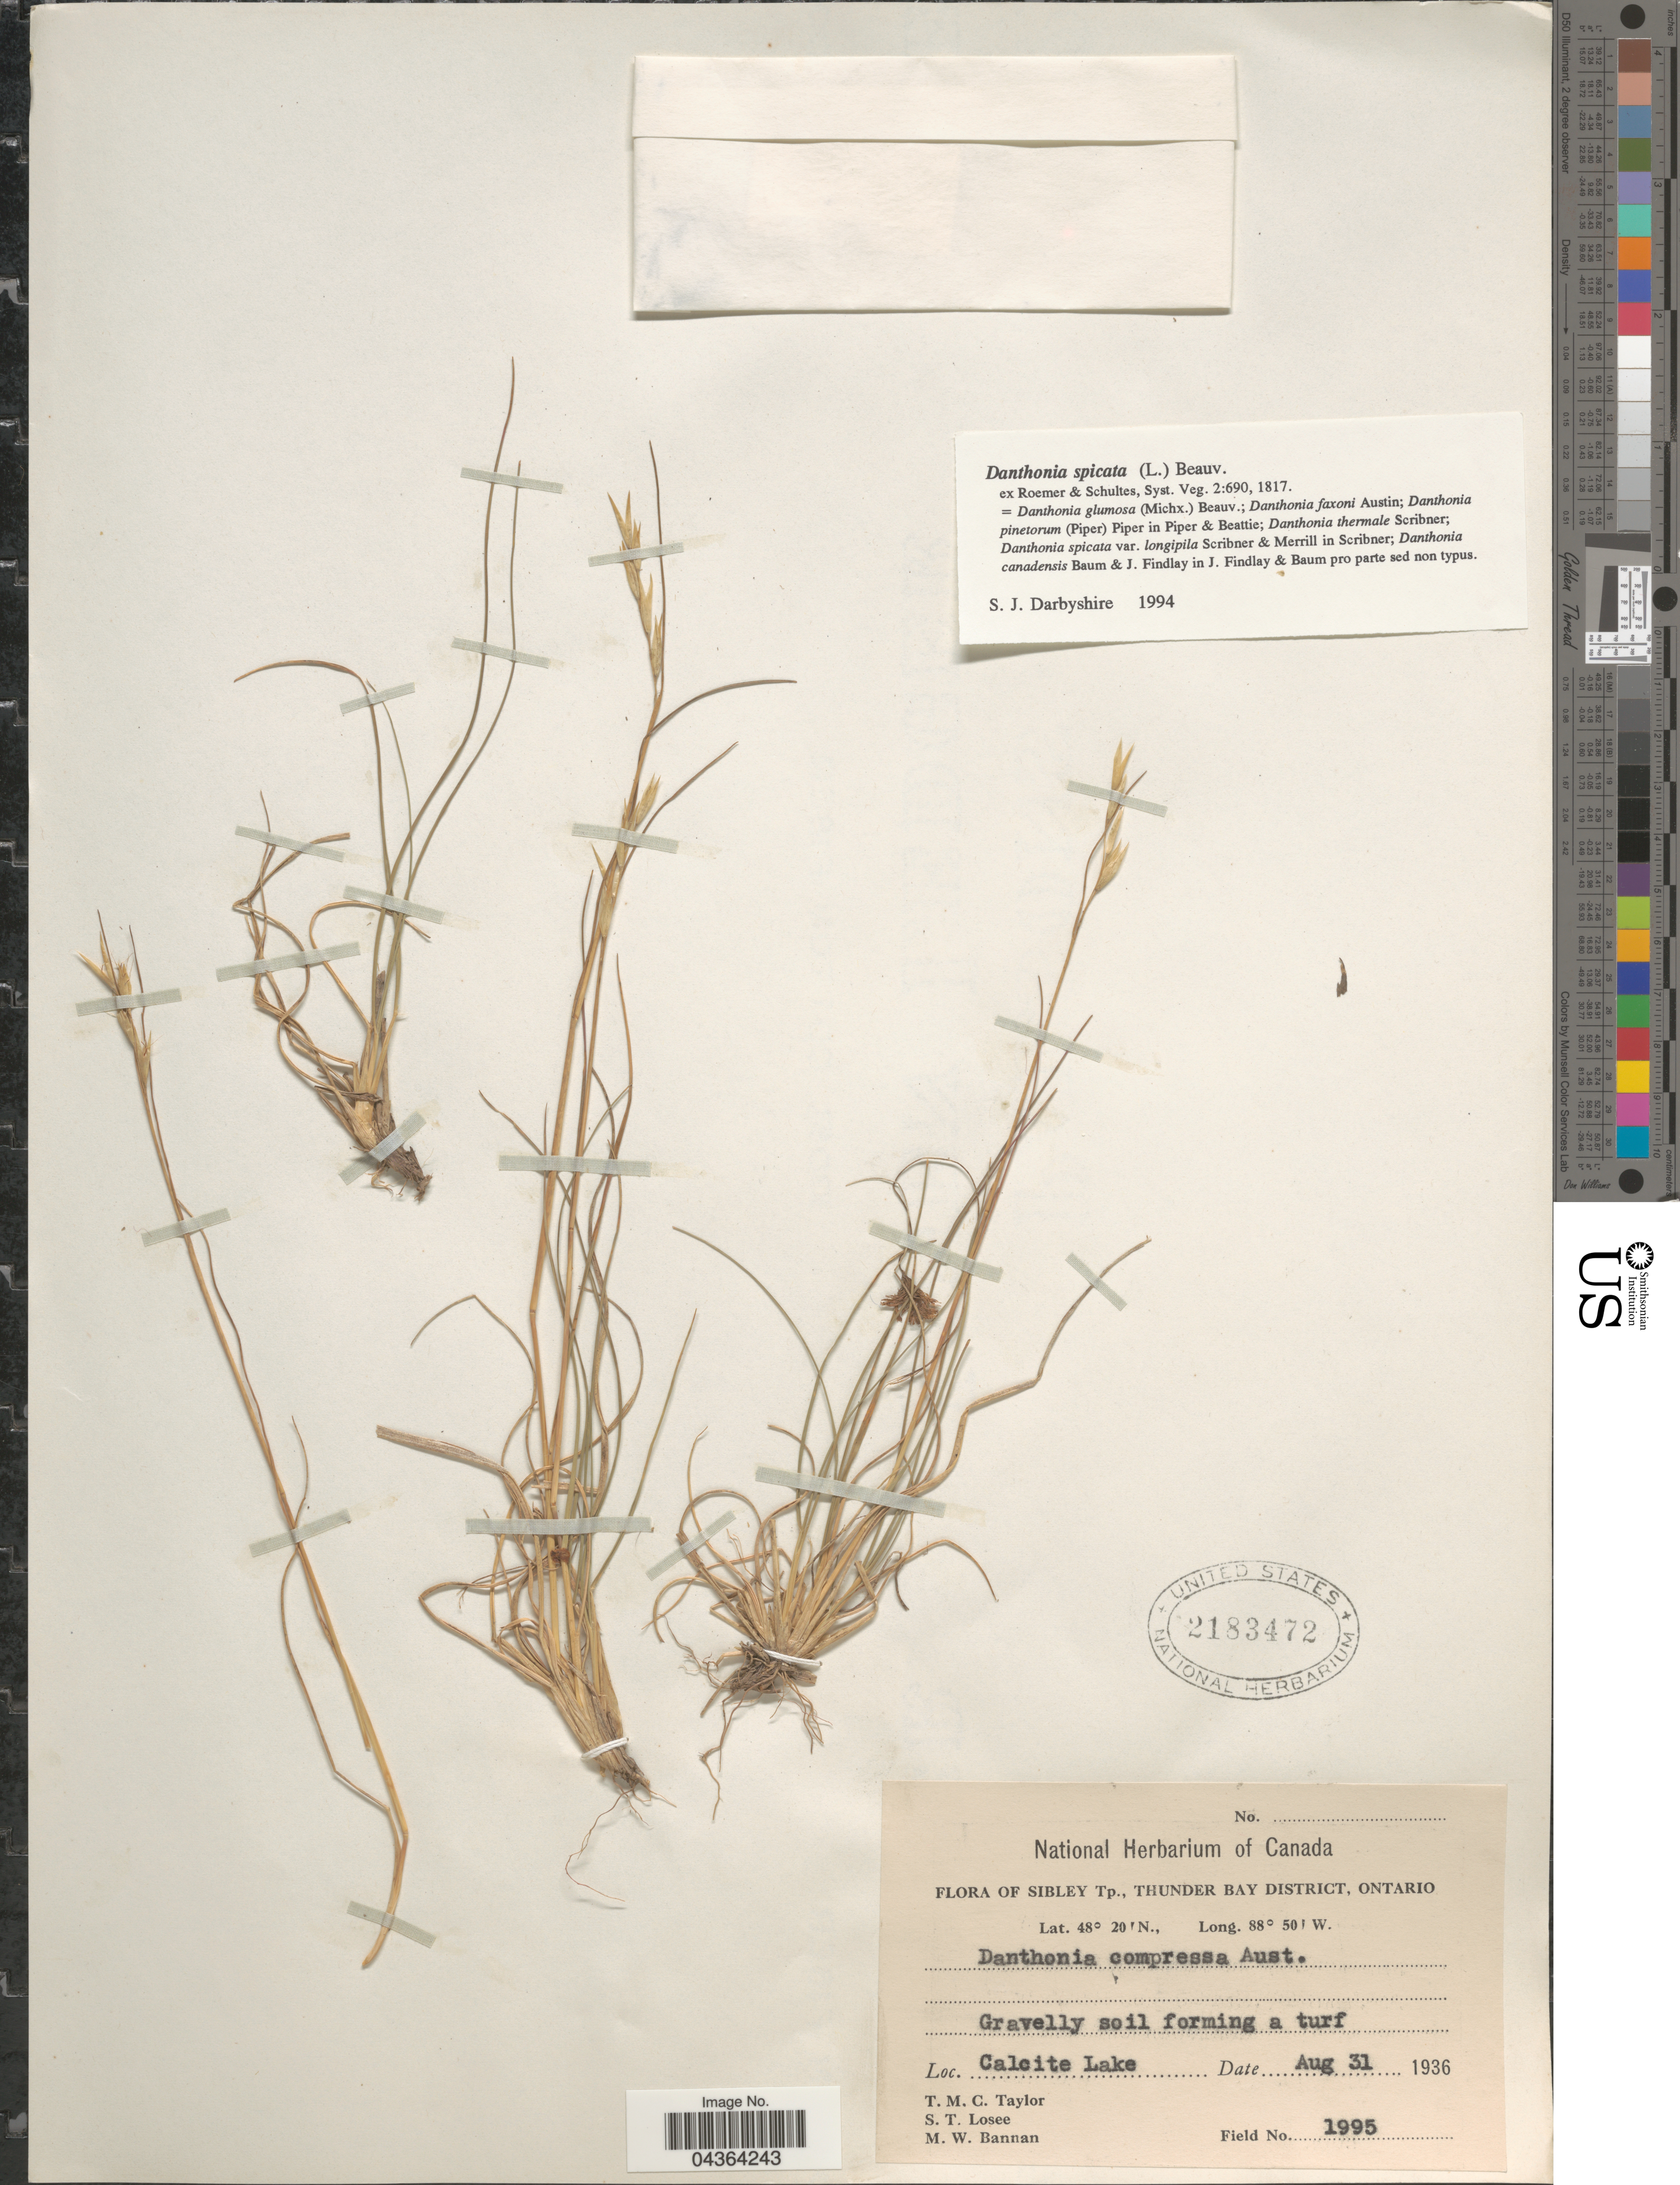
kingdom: Plantae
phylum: Tracheophyta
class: Liliopsida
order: Poales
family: Poaceae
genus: Danthonia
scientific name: Danthonia spicata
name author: (L.) P. Beauv. ex Roem. & Schult.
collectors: T. M. C. Taylor, S. Losee & M. Bannan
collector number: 1995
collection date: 1936-08-31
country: Canada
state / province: Ontario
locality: Sibley Tp., Thunder Bay District. Calcite Lake.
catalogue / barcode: US 2183472